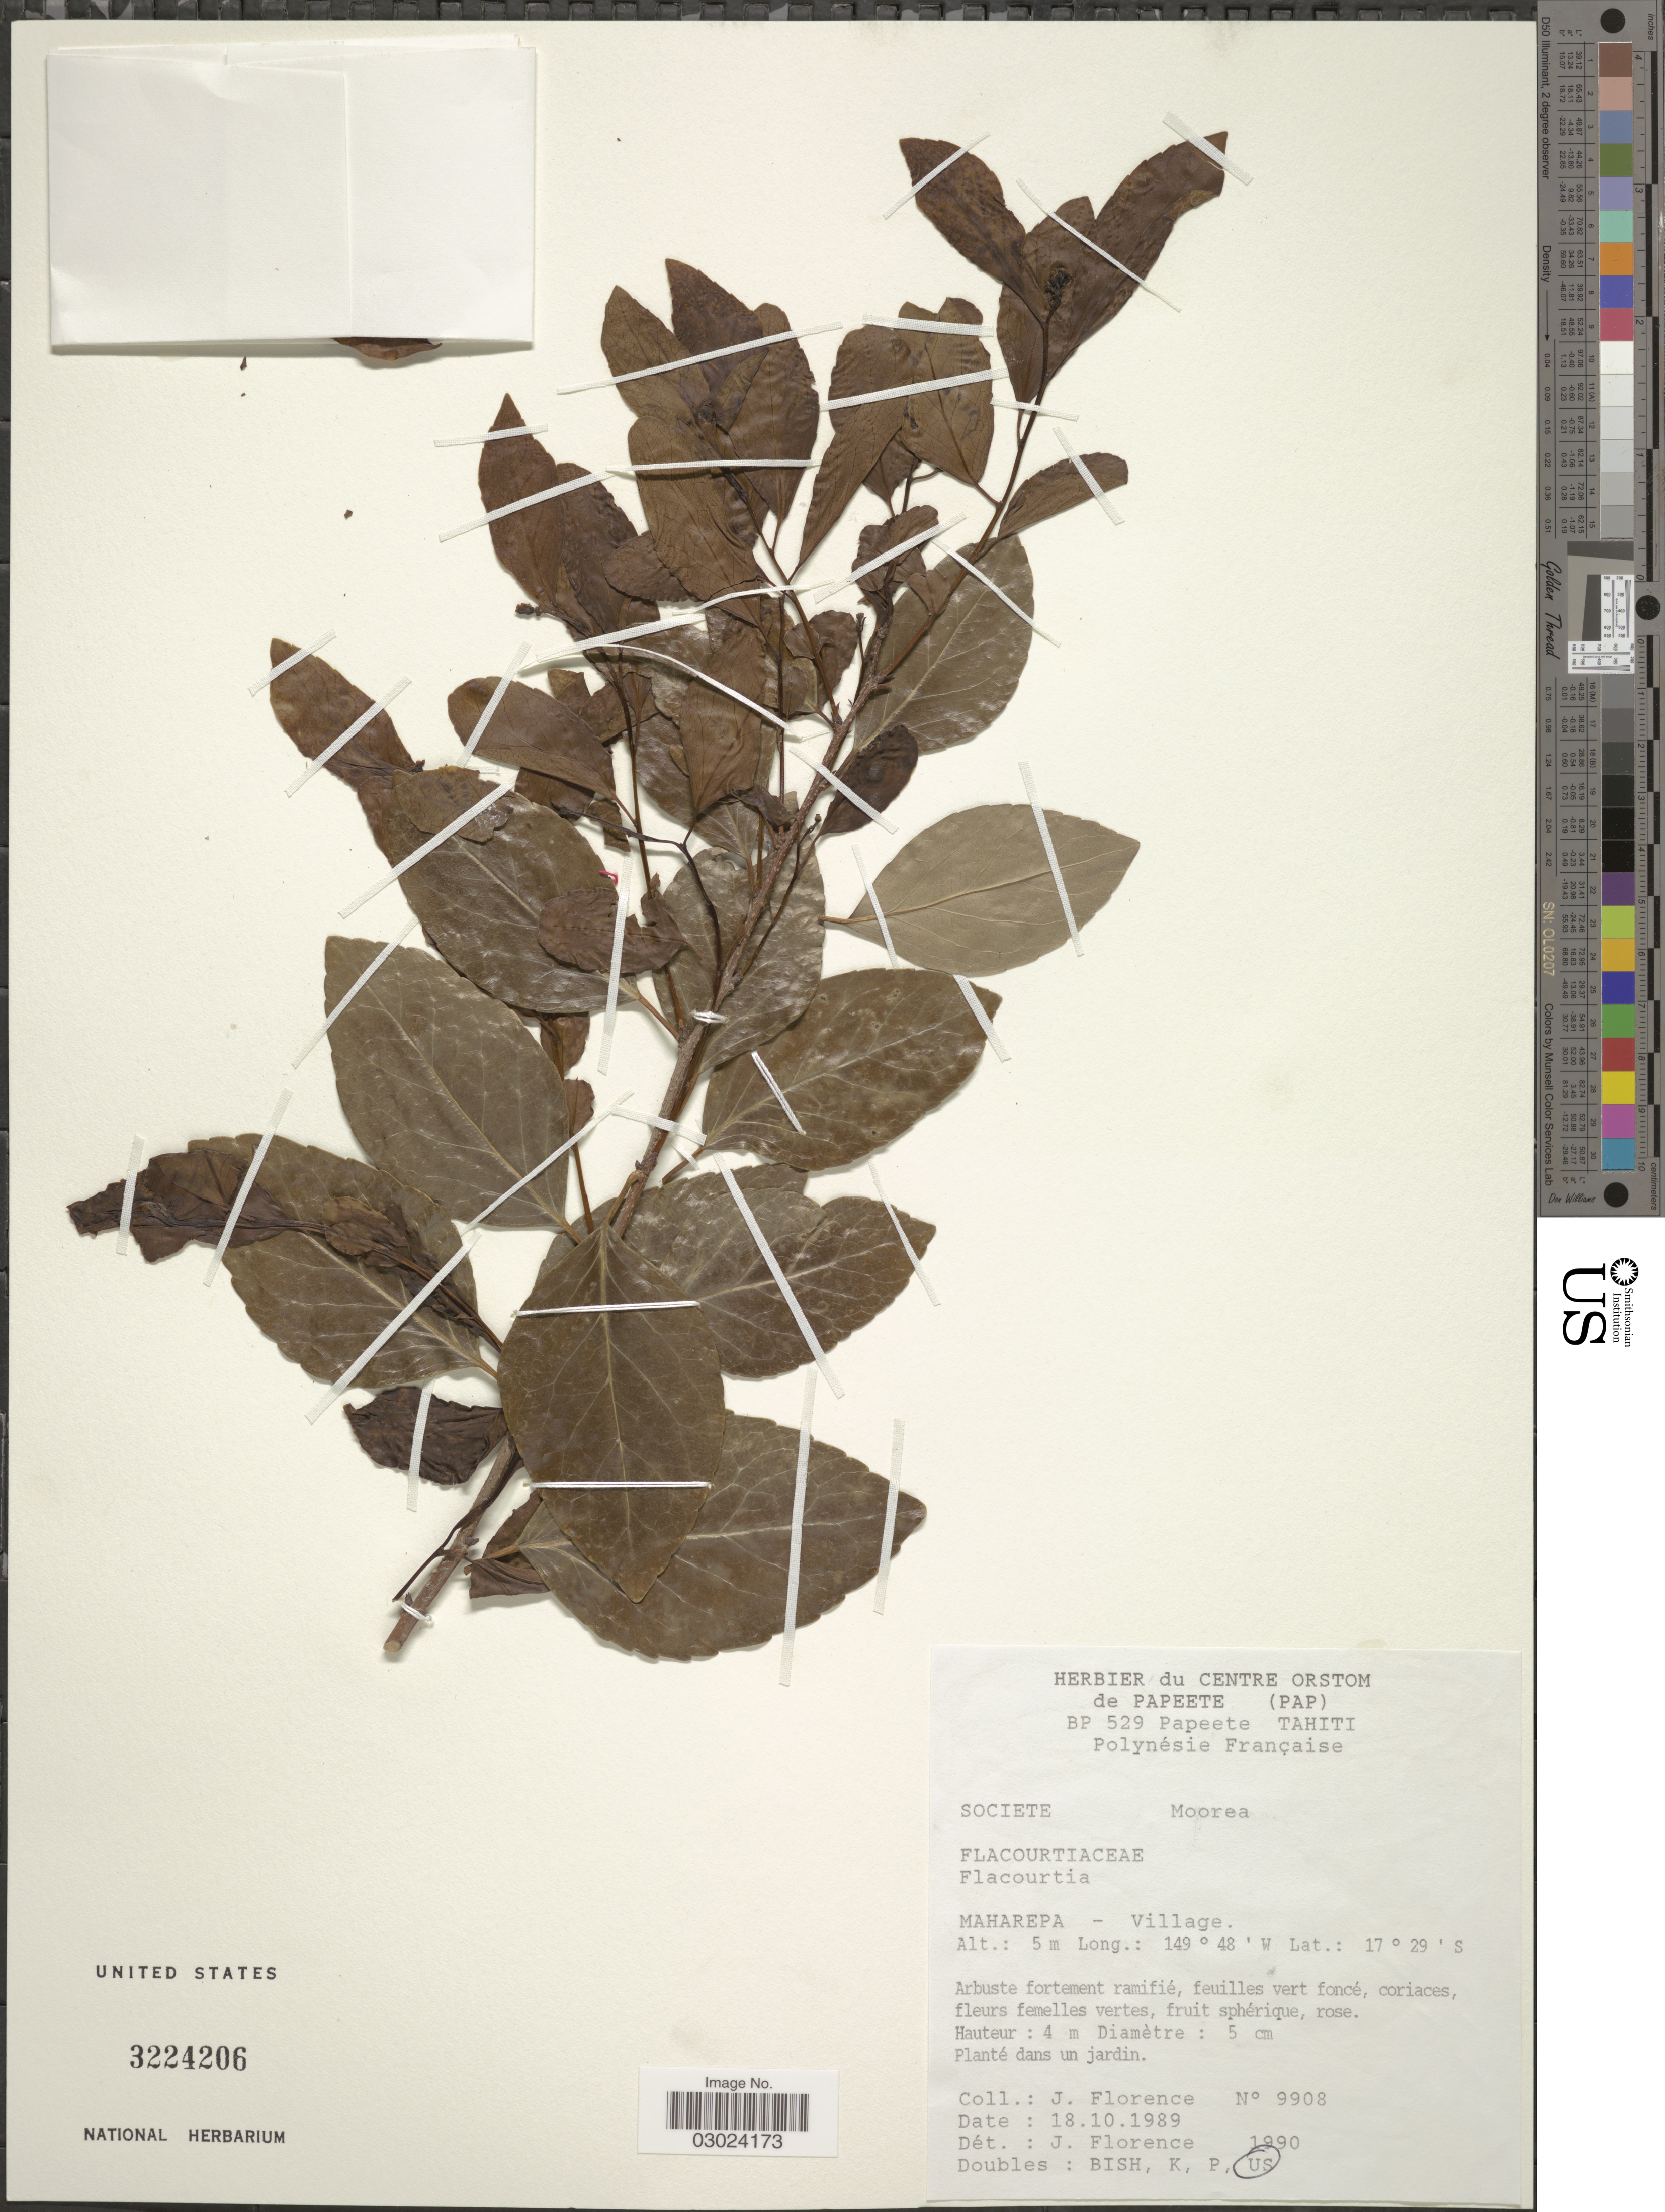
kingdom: Plantae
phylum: Tracheophyta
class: Magnoliopsida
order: Malpighiales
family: Salicaceae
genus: Flacourtia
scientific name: Flacourtia sp.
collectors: J. Florence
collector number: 9908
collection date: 1989-10-18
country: French Polynesia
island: Moorea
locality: Societe, Moorea. Maharepa - Village.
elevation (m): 5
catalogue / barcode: US 3224206